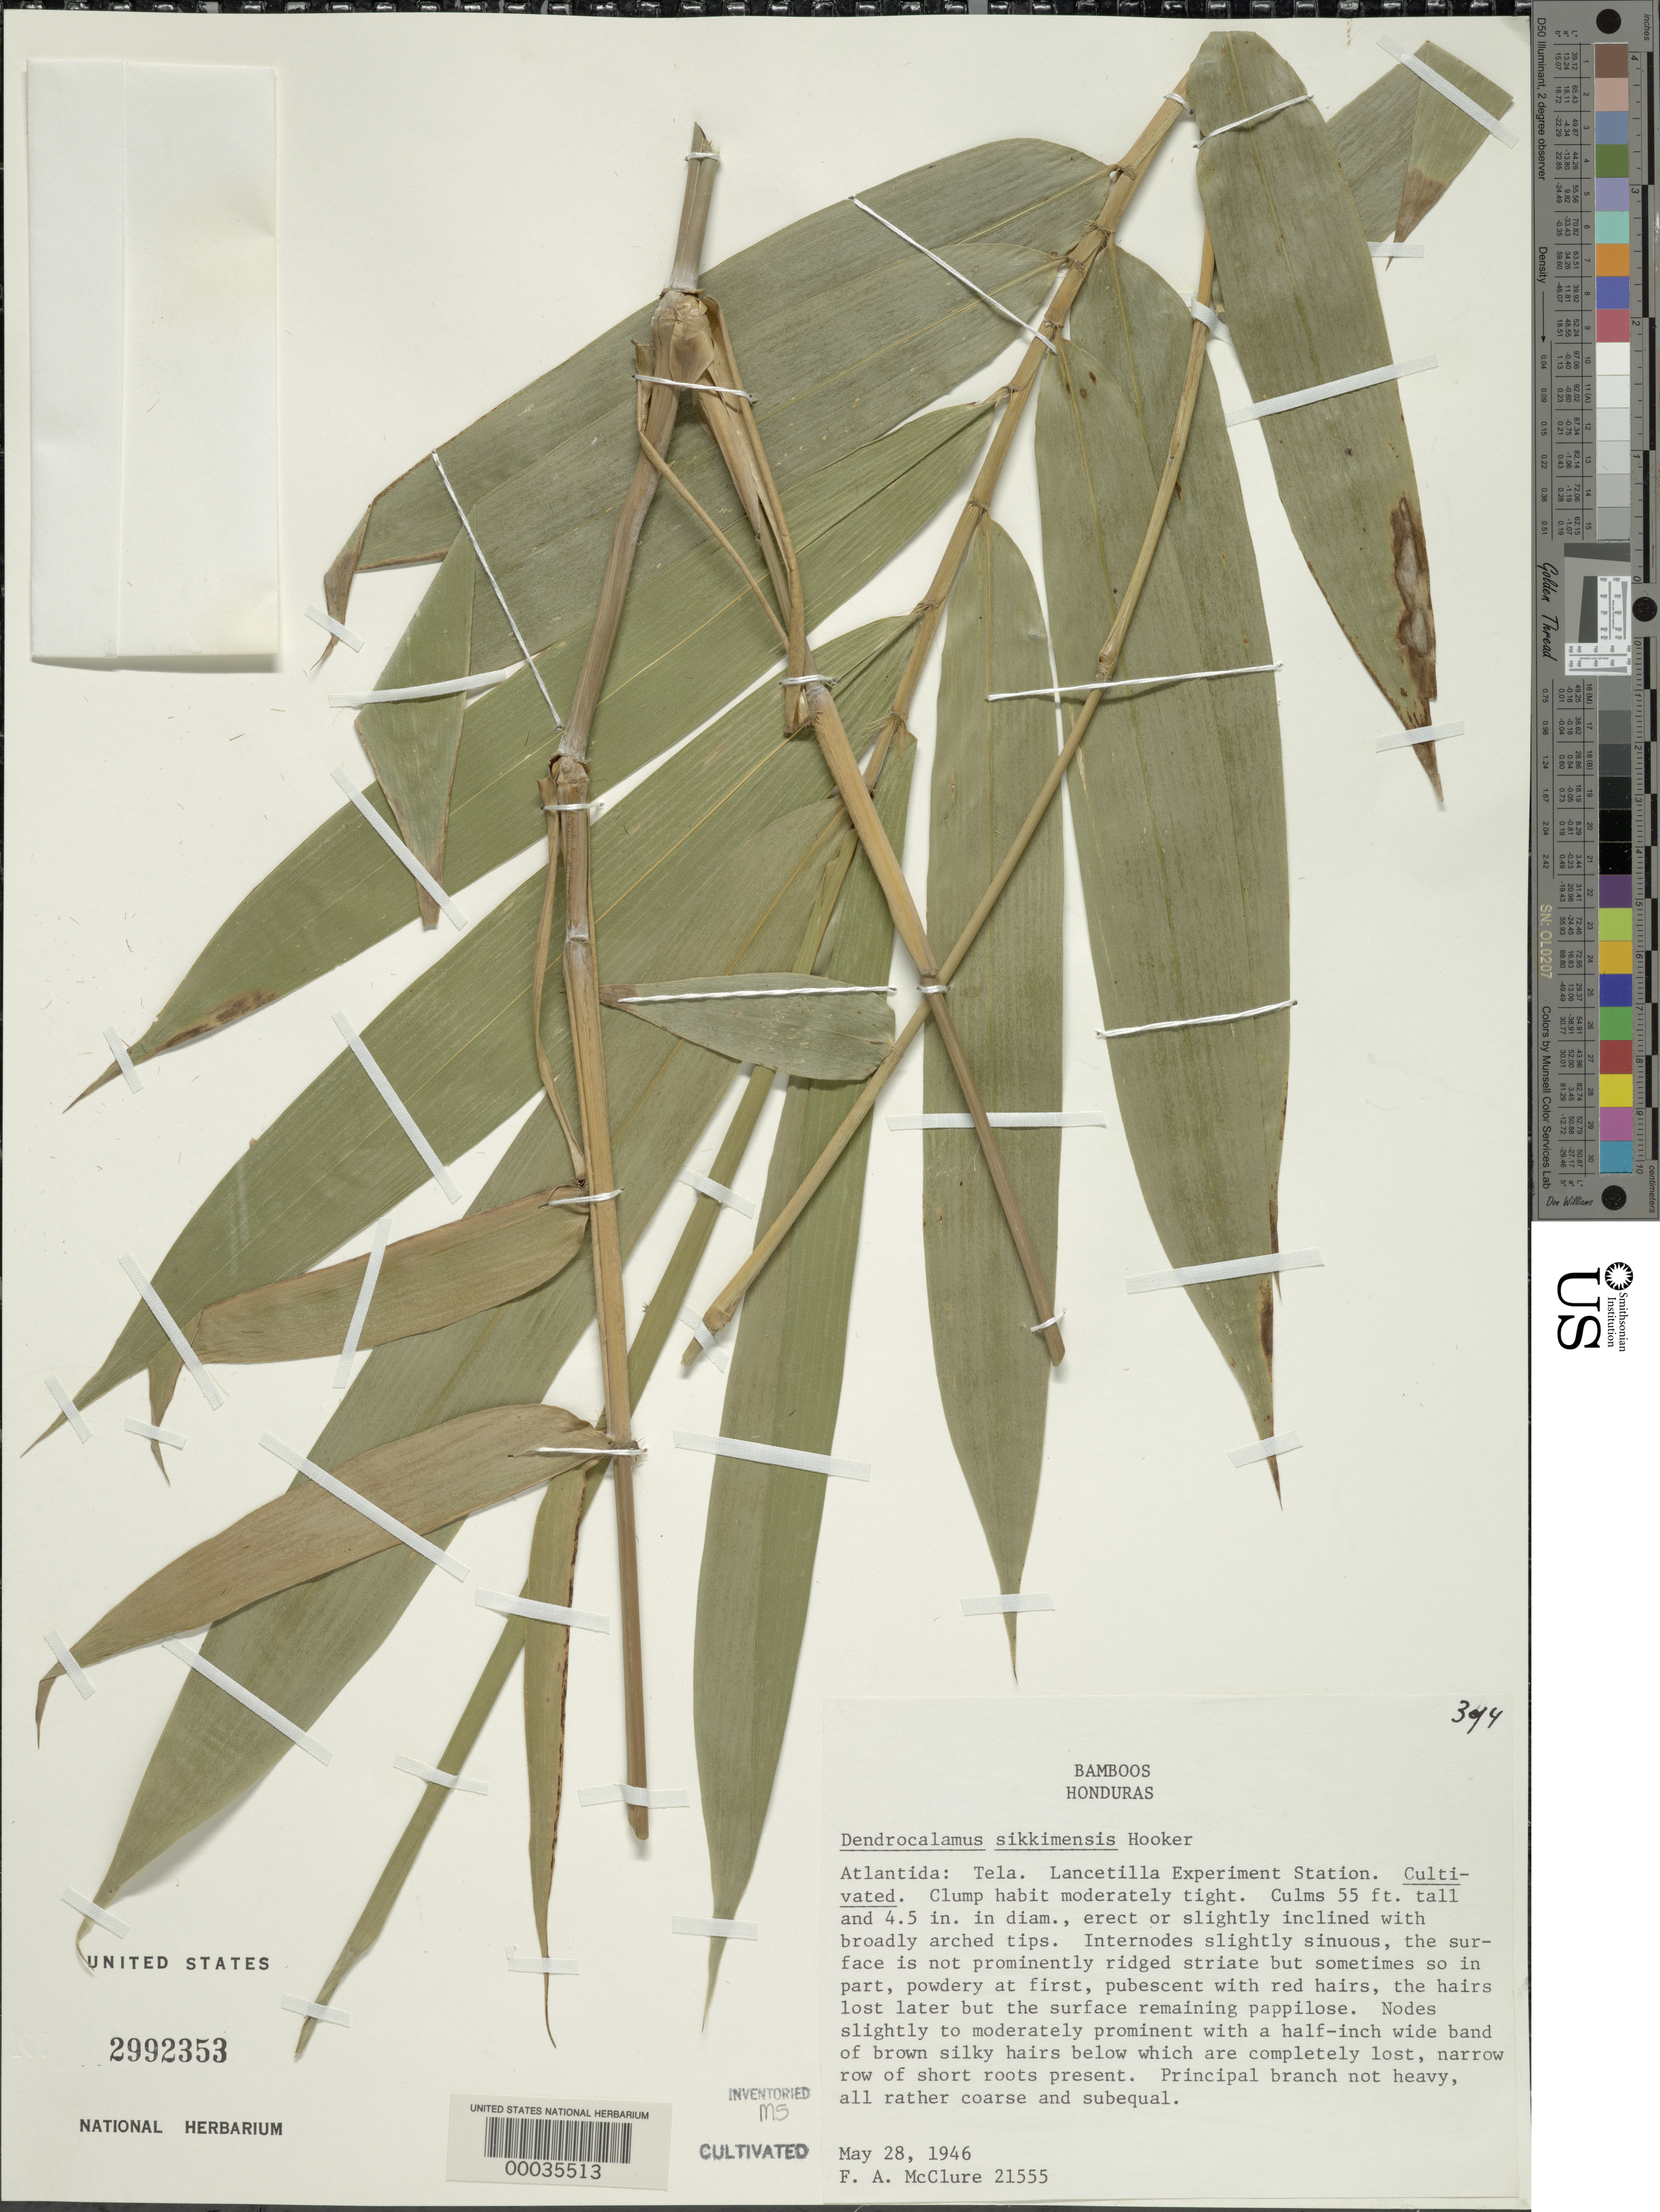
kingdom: Plantae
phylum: Tracheophyta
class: Liliopsida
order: Poales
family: Poaceae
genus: Dendrocalamus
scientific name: Dendrocalamus sikkimensis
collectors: F. A. McClure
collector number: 21555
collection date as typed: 28 May 1946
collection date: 1946-05-28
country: Honduras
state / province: Atlántida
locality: Lancetilla Exp. Station, Tela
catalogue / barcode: US 2992353